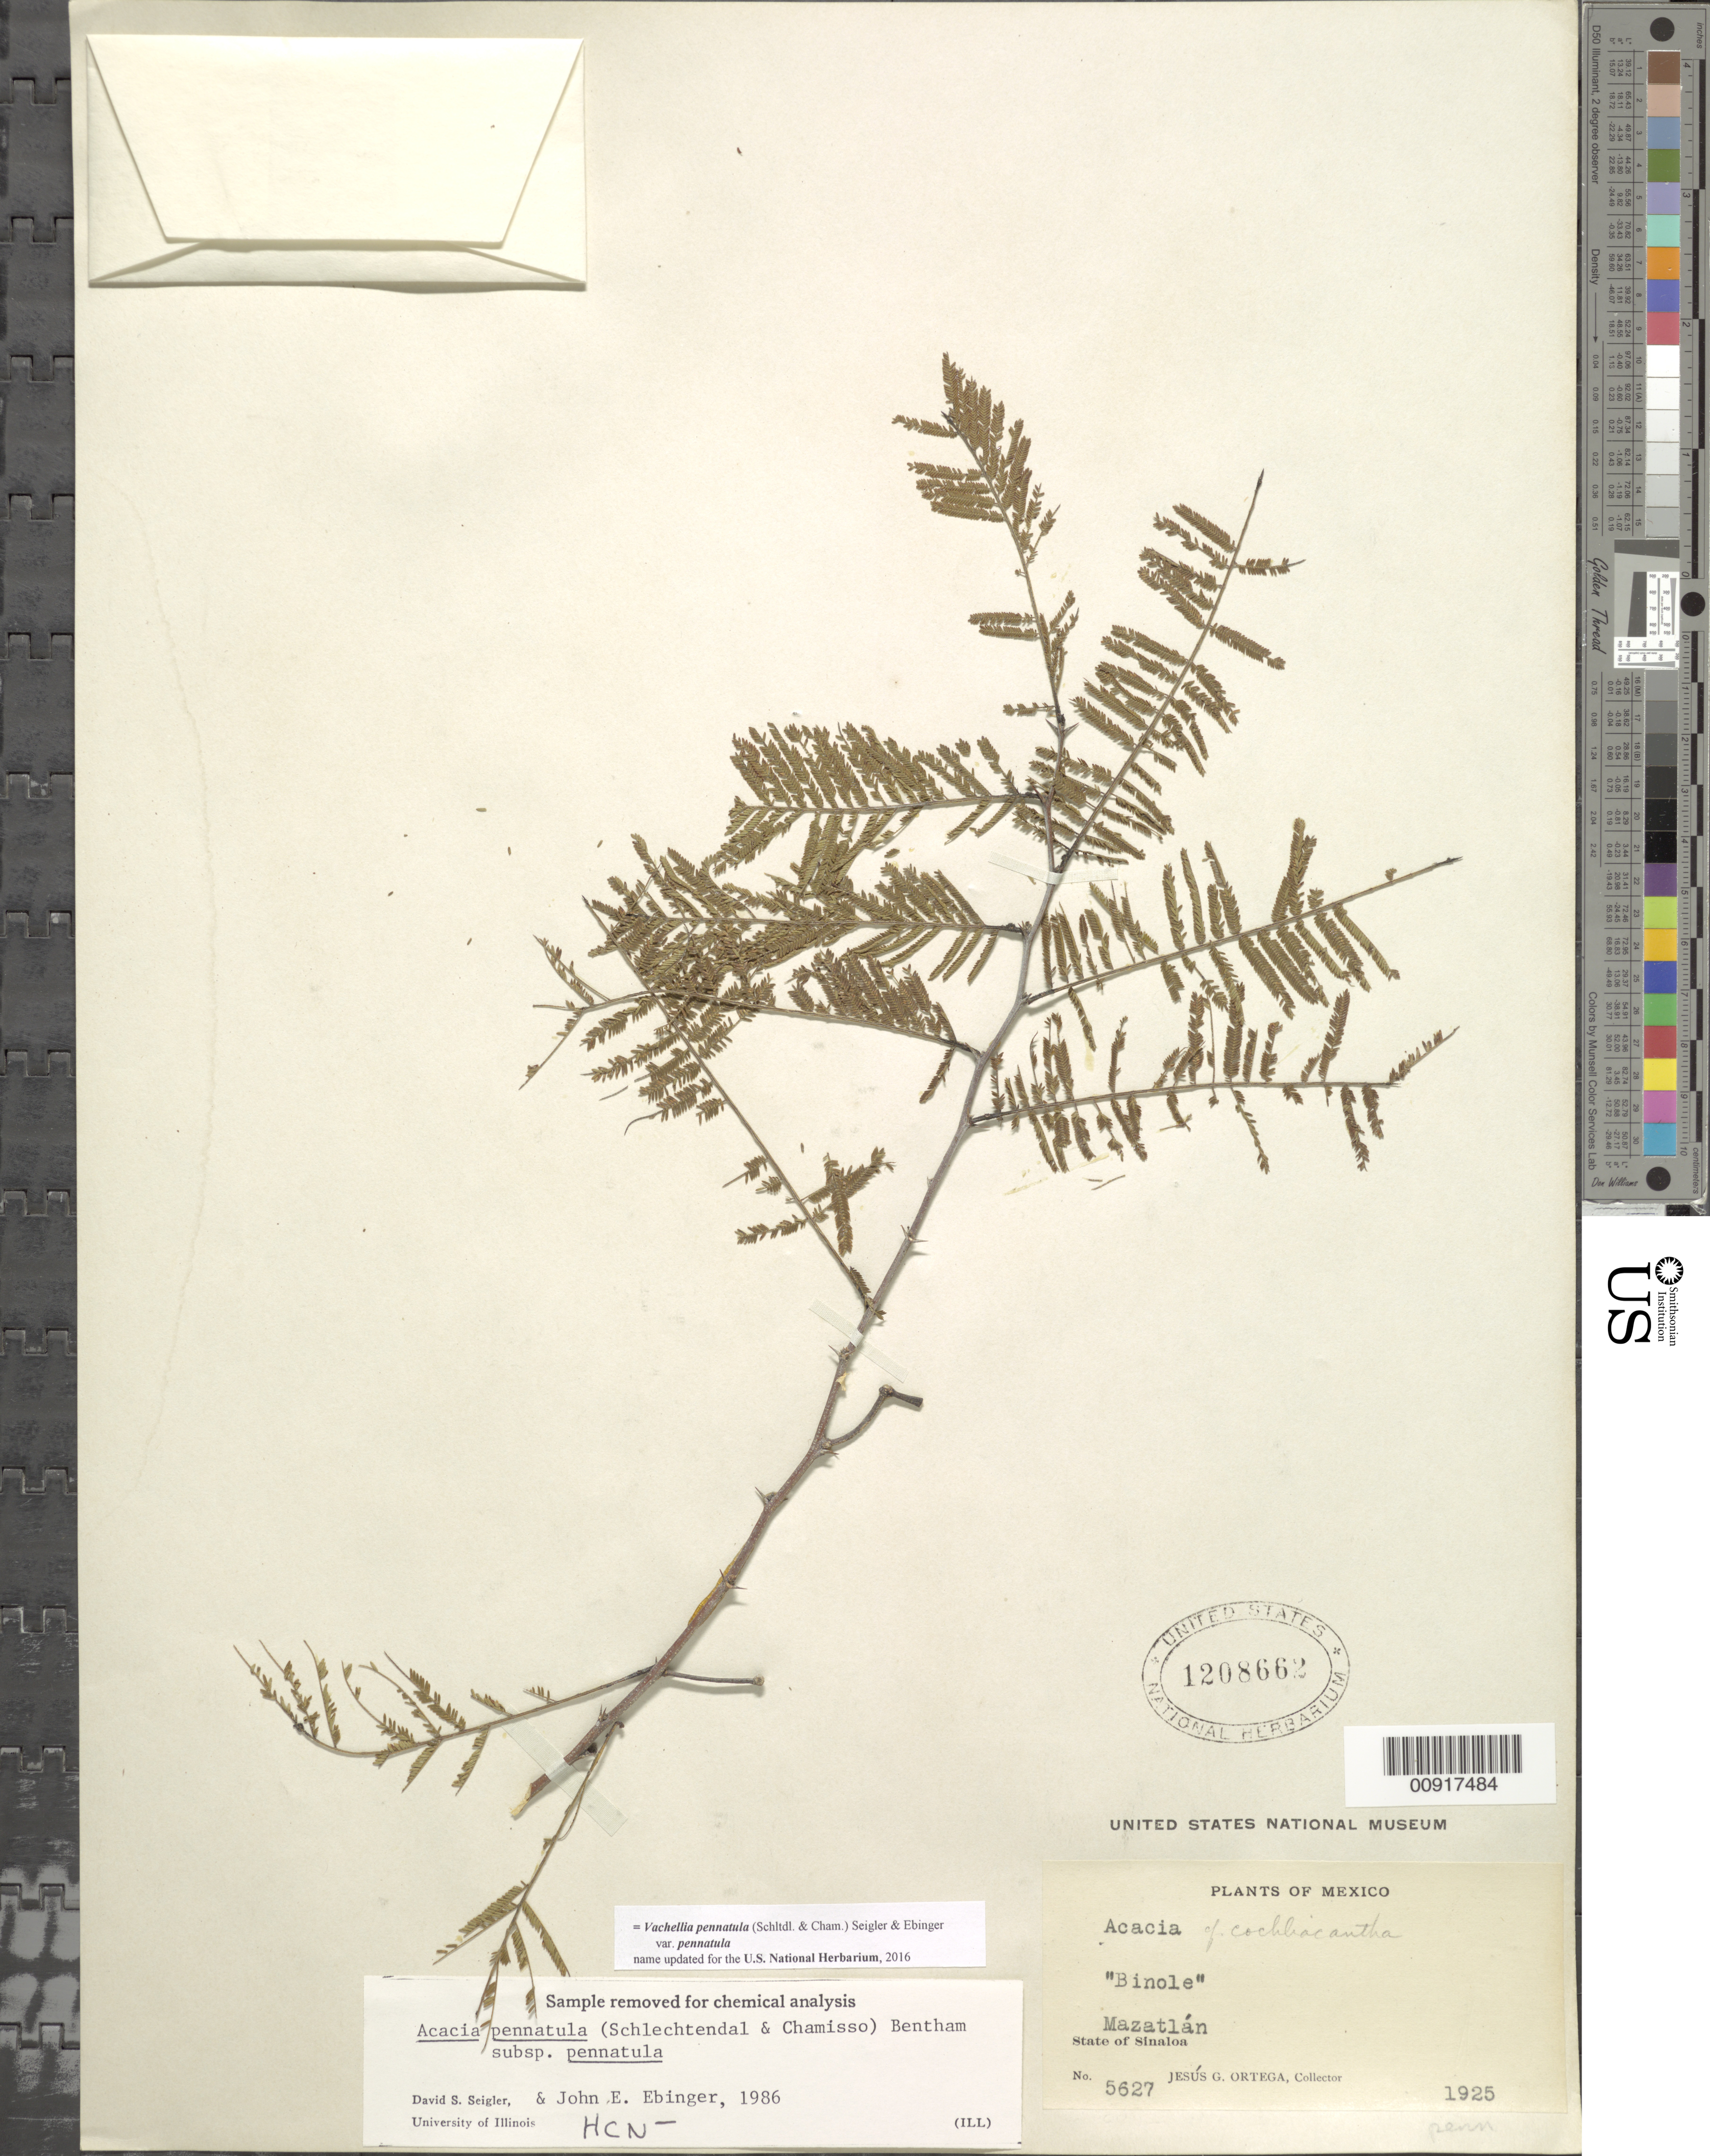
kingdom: Plantae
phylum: Tracheophyta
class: Magnoliopsida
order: Fabales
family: Fabaceae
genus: Vachellia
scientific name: Vachellia pennatula var. pennatula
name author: (Schltdl. & Cham.) Seigler & Ebinger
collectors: J. Ortega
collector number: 5627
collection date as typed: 1925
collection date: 1925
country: Mexico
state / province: Sinaloa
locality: Mazatlán, State of Sinaloa.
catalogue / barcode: US 1208662